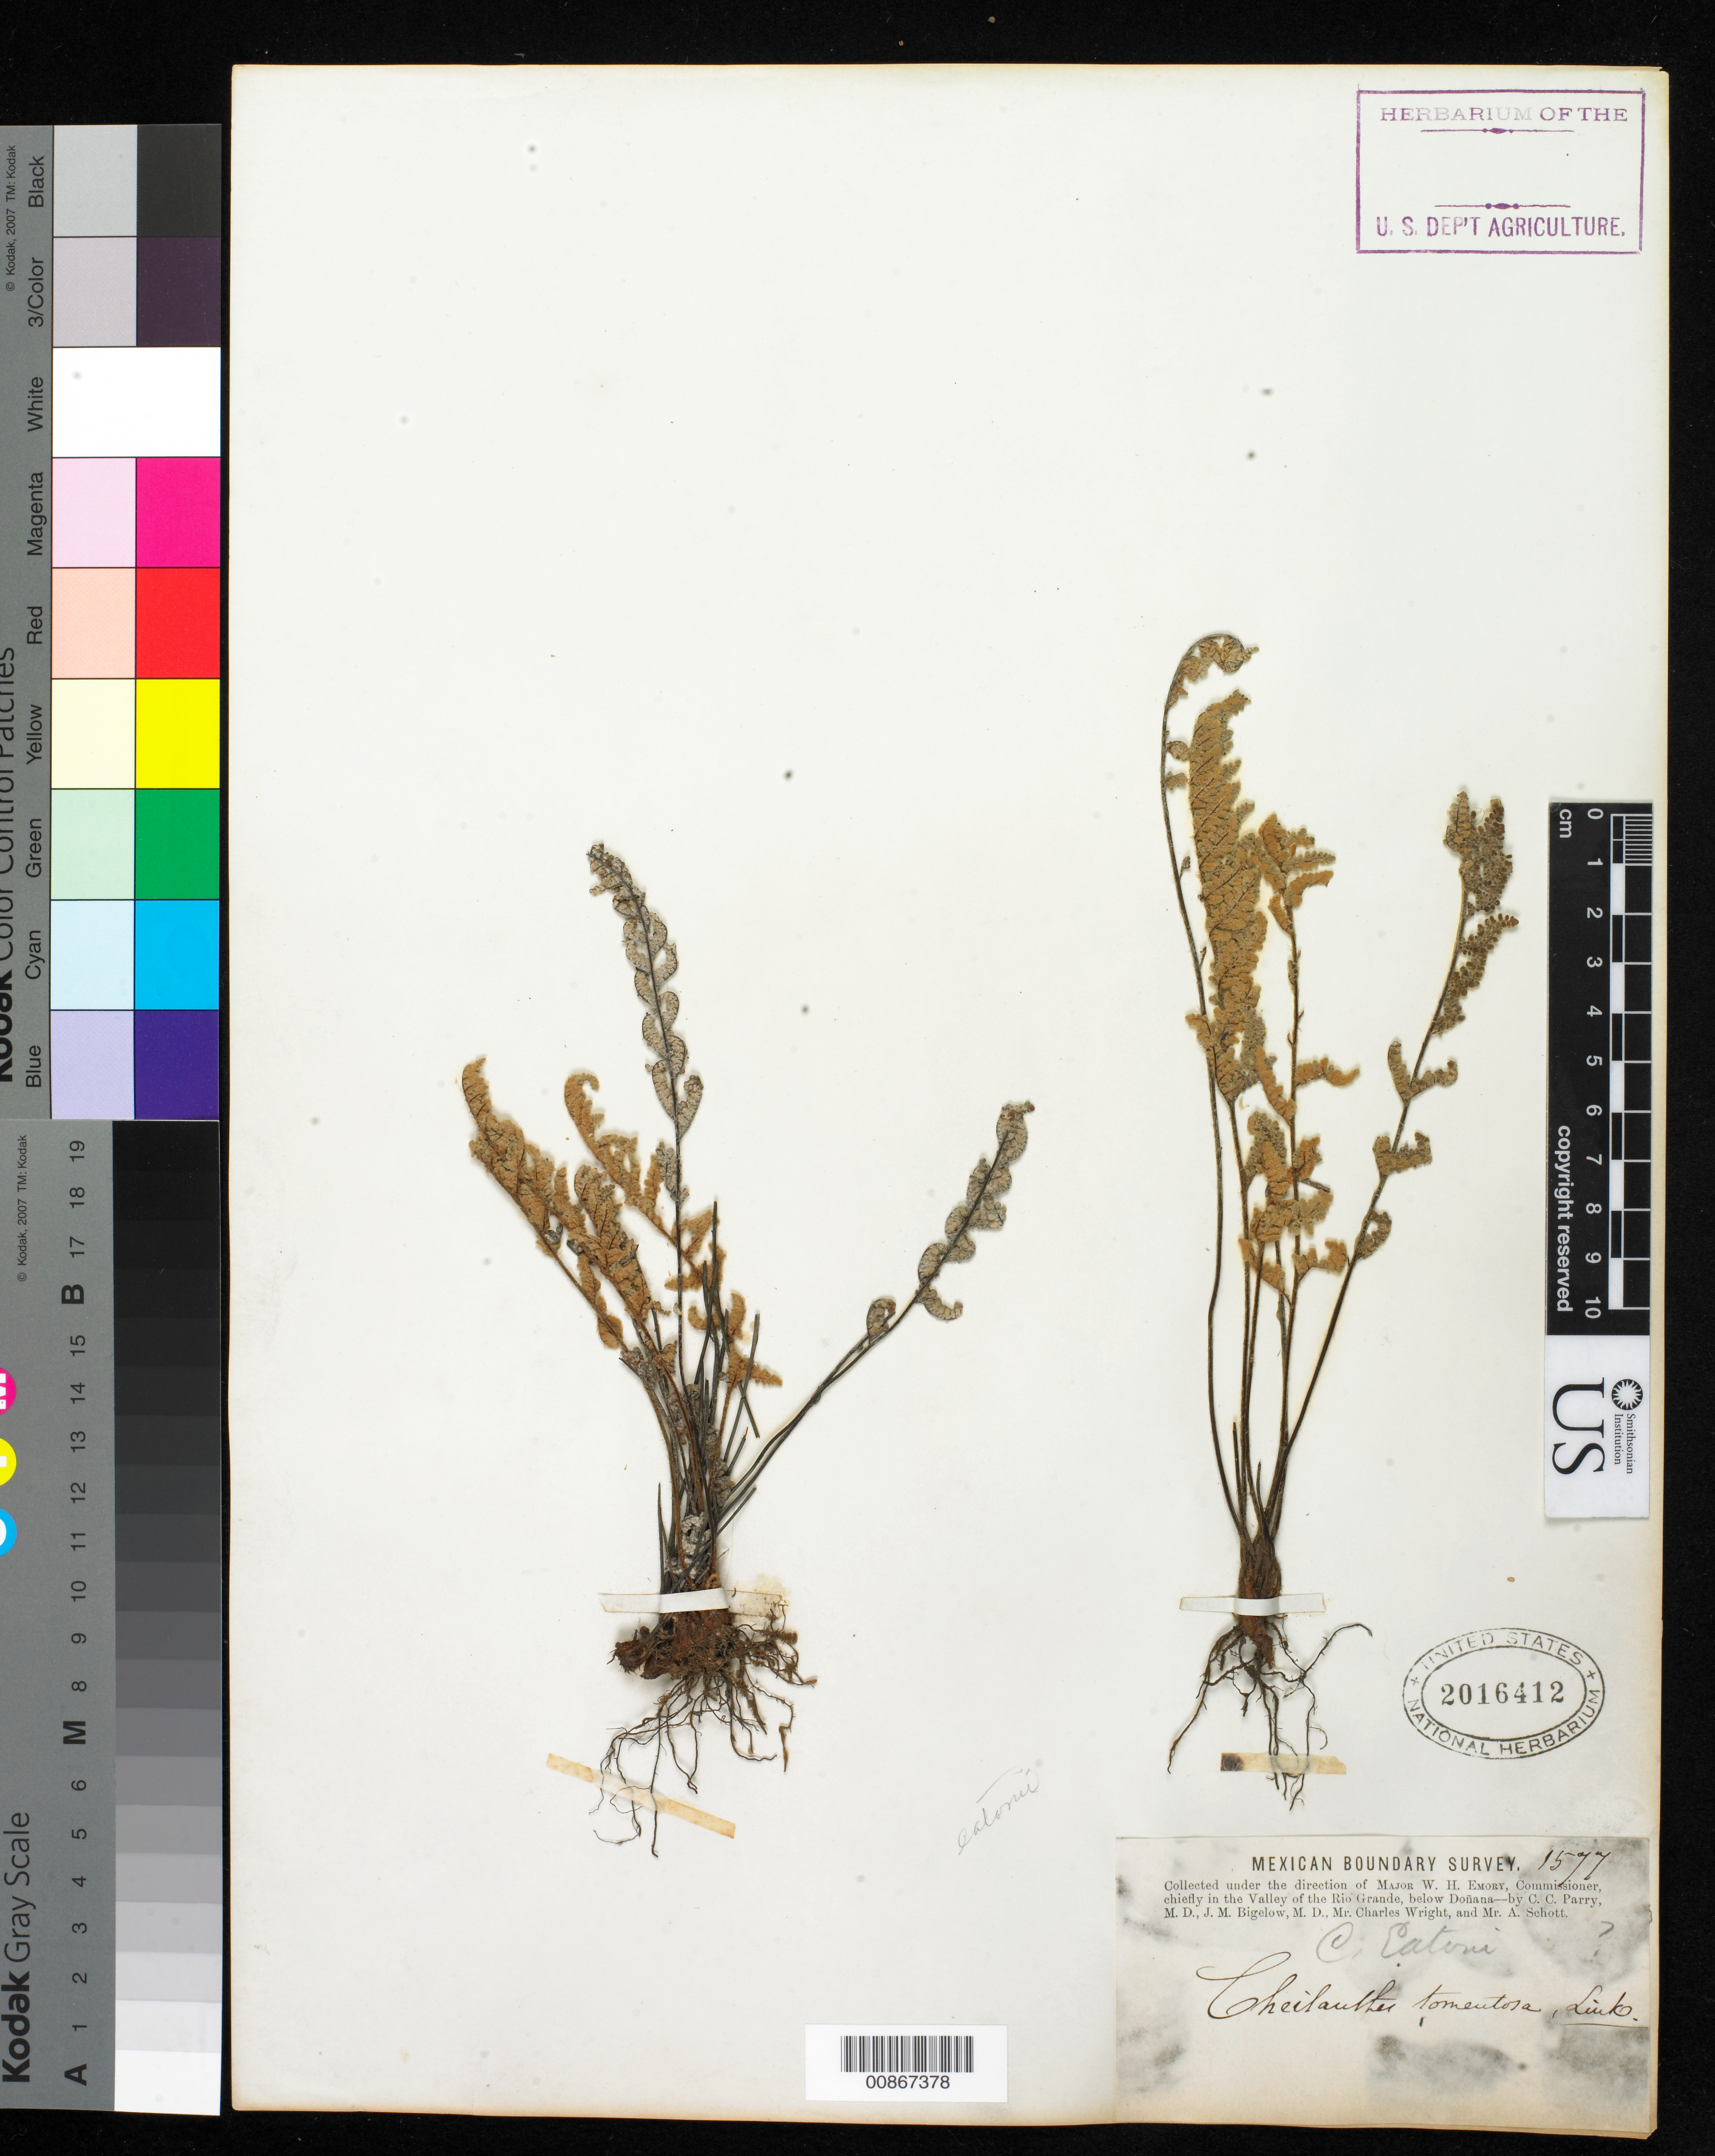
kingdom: Plantae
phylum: Tracheophyta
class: Polypodiopsida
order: Polypodiales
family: Pteridaceae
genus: Myriopteris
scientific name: Myriopteris rufa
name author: Fée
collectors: C. C. Parry, J. M. Bigelow, C. Wright & A. C. V. Schott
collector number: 1577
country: United States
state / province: New Mexico / Texas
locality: Valley of the Rio Grande, below Doñana.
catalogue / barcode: US 2016412